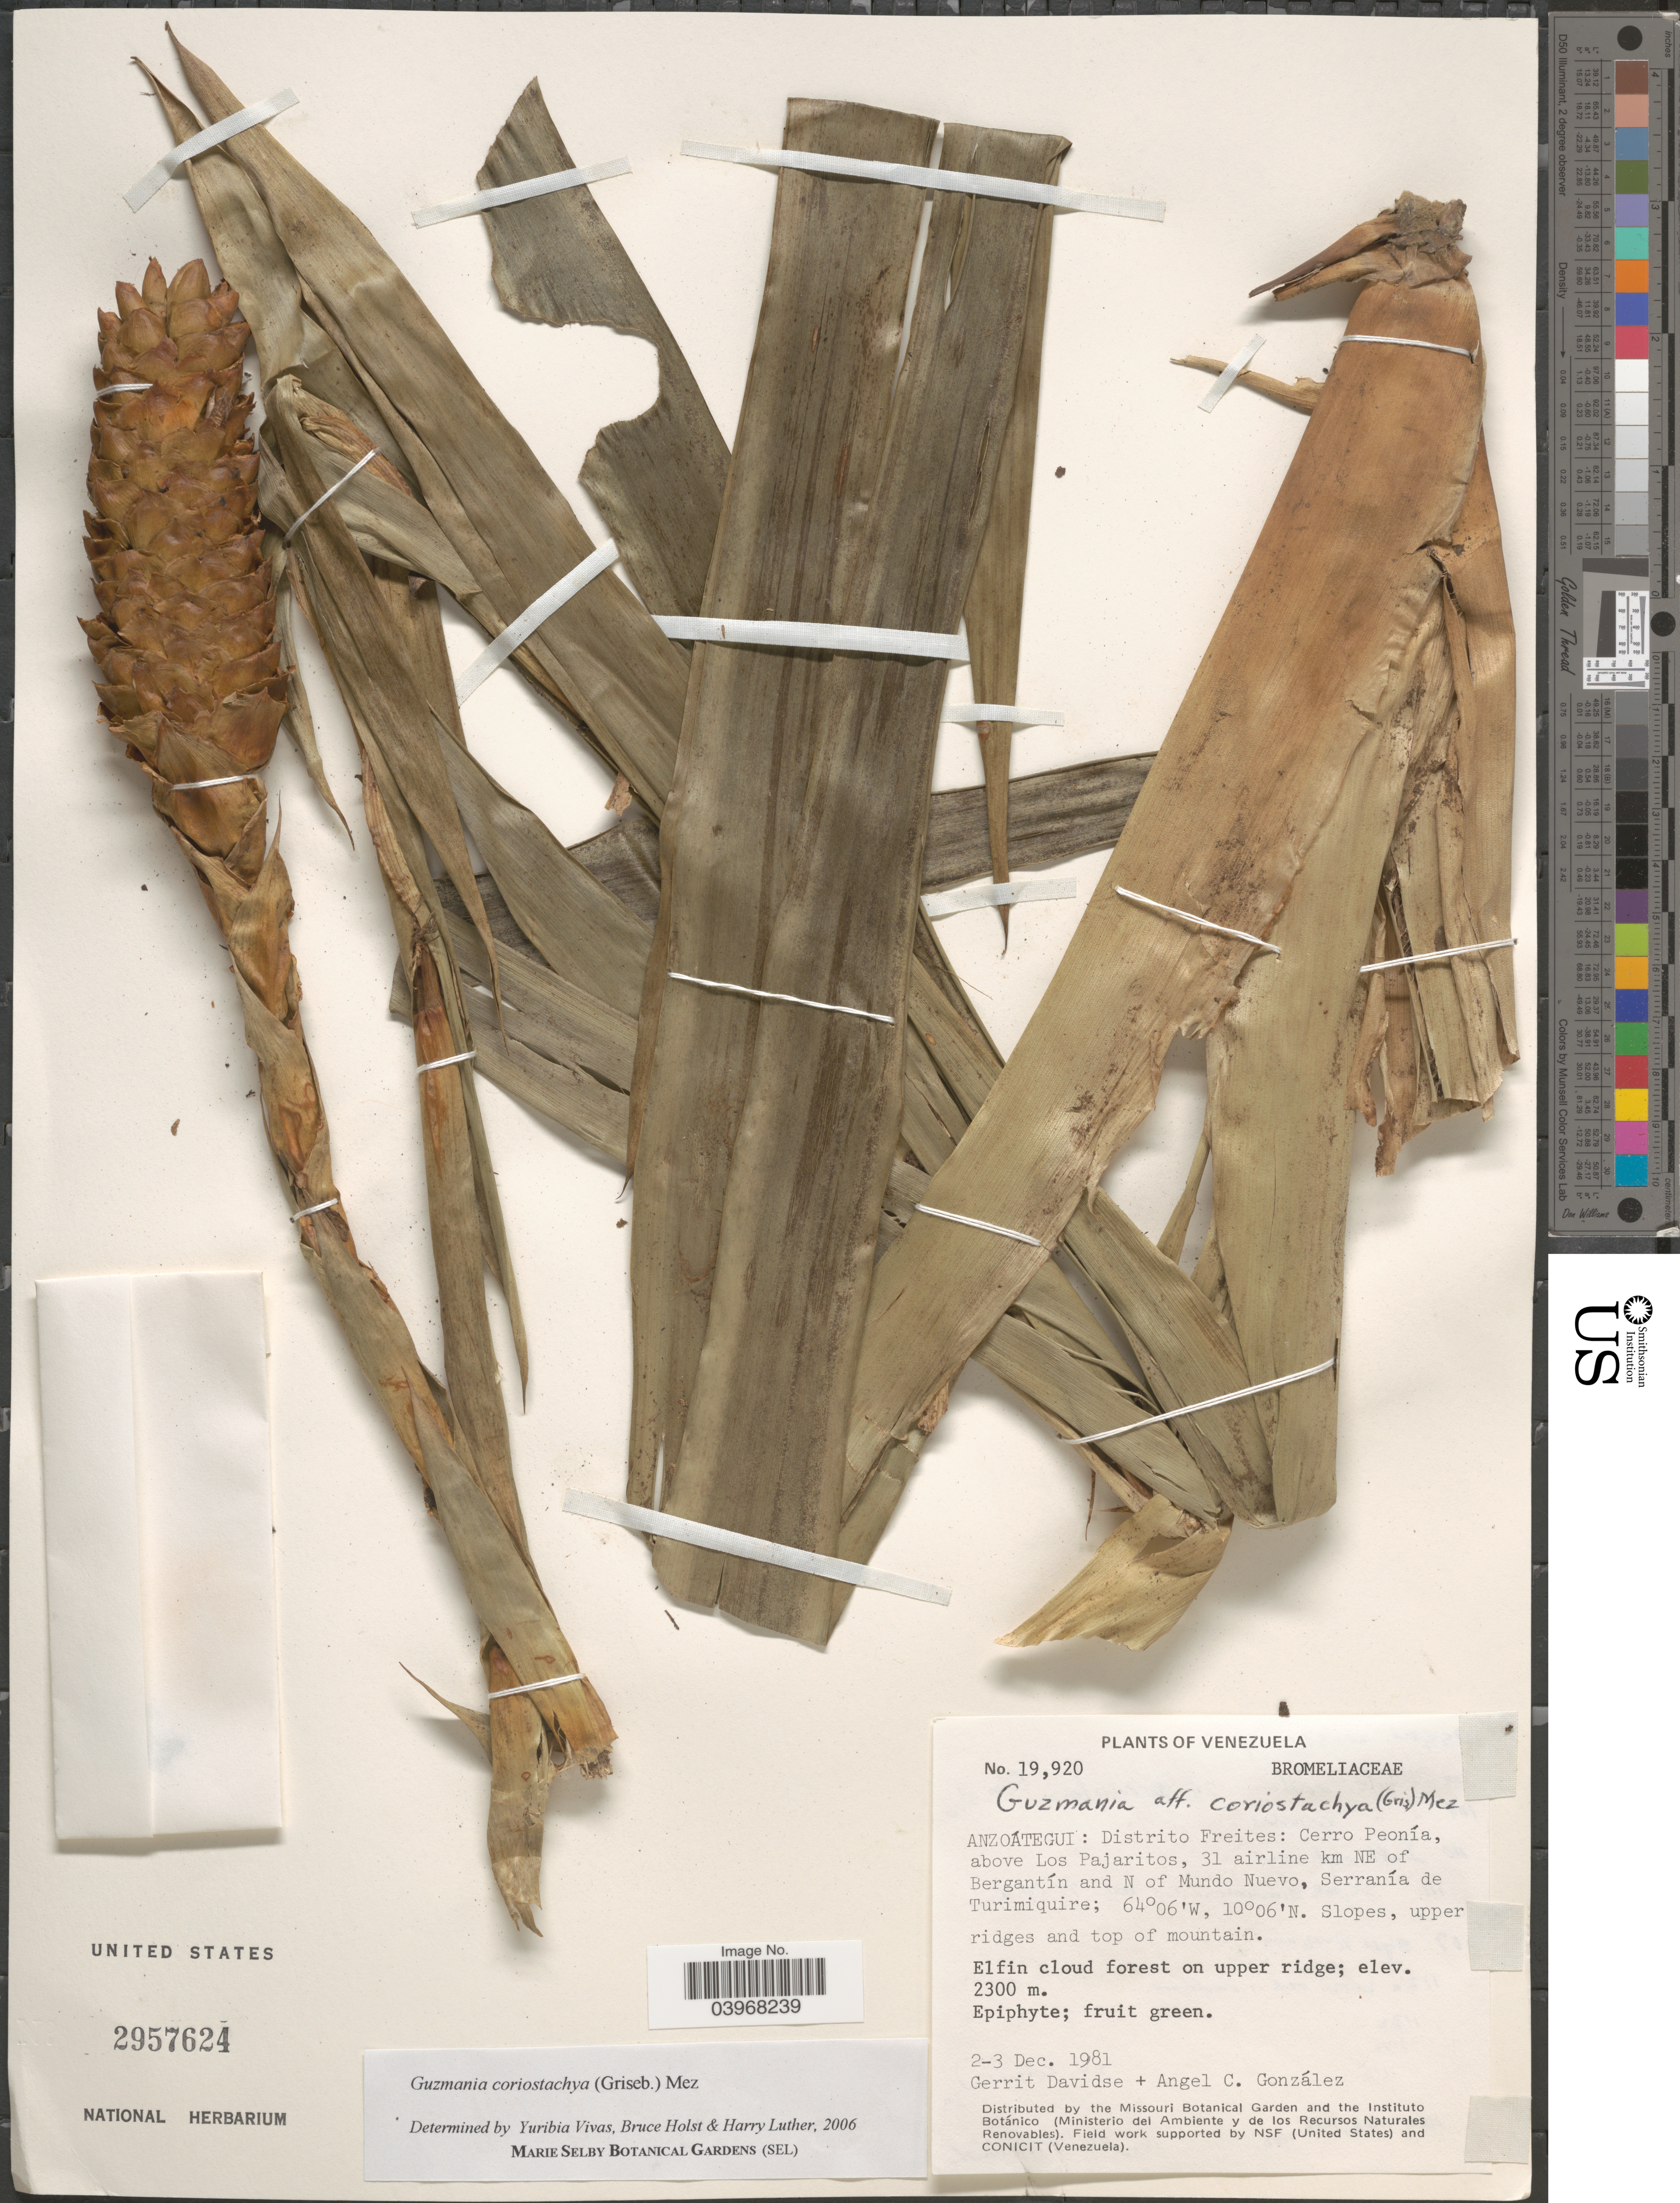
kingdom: Plantae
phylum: Tracheophyta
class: Liliopsida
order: Poales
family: Bromeliaceae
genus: Guzmania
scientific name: Guzmania coriostachya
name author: (Griseb.) Mez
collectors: G. Davidse & A. C. González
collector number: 19920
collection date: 1981-12-02/1981-12-03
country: Venezuela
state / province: Anzoategui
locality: Distrito Freites: Cerro Peonía, above Los Pajaritos, 31 airline km NE of Bergantín and N of Mundo Nuevo, Serranía de Turimiquire.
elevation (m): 2300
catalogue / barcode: US 2957624